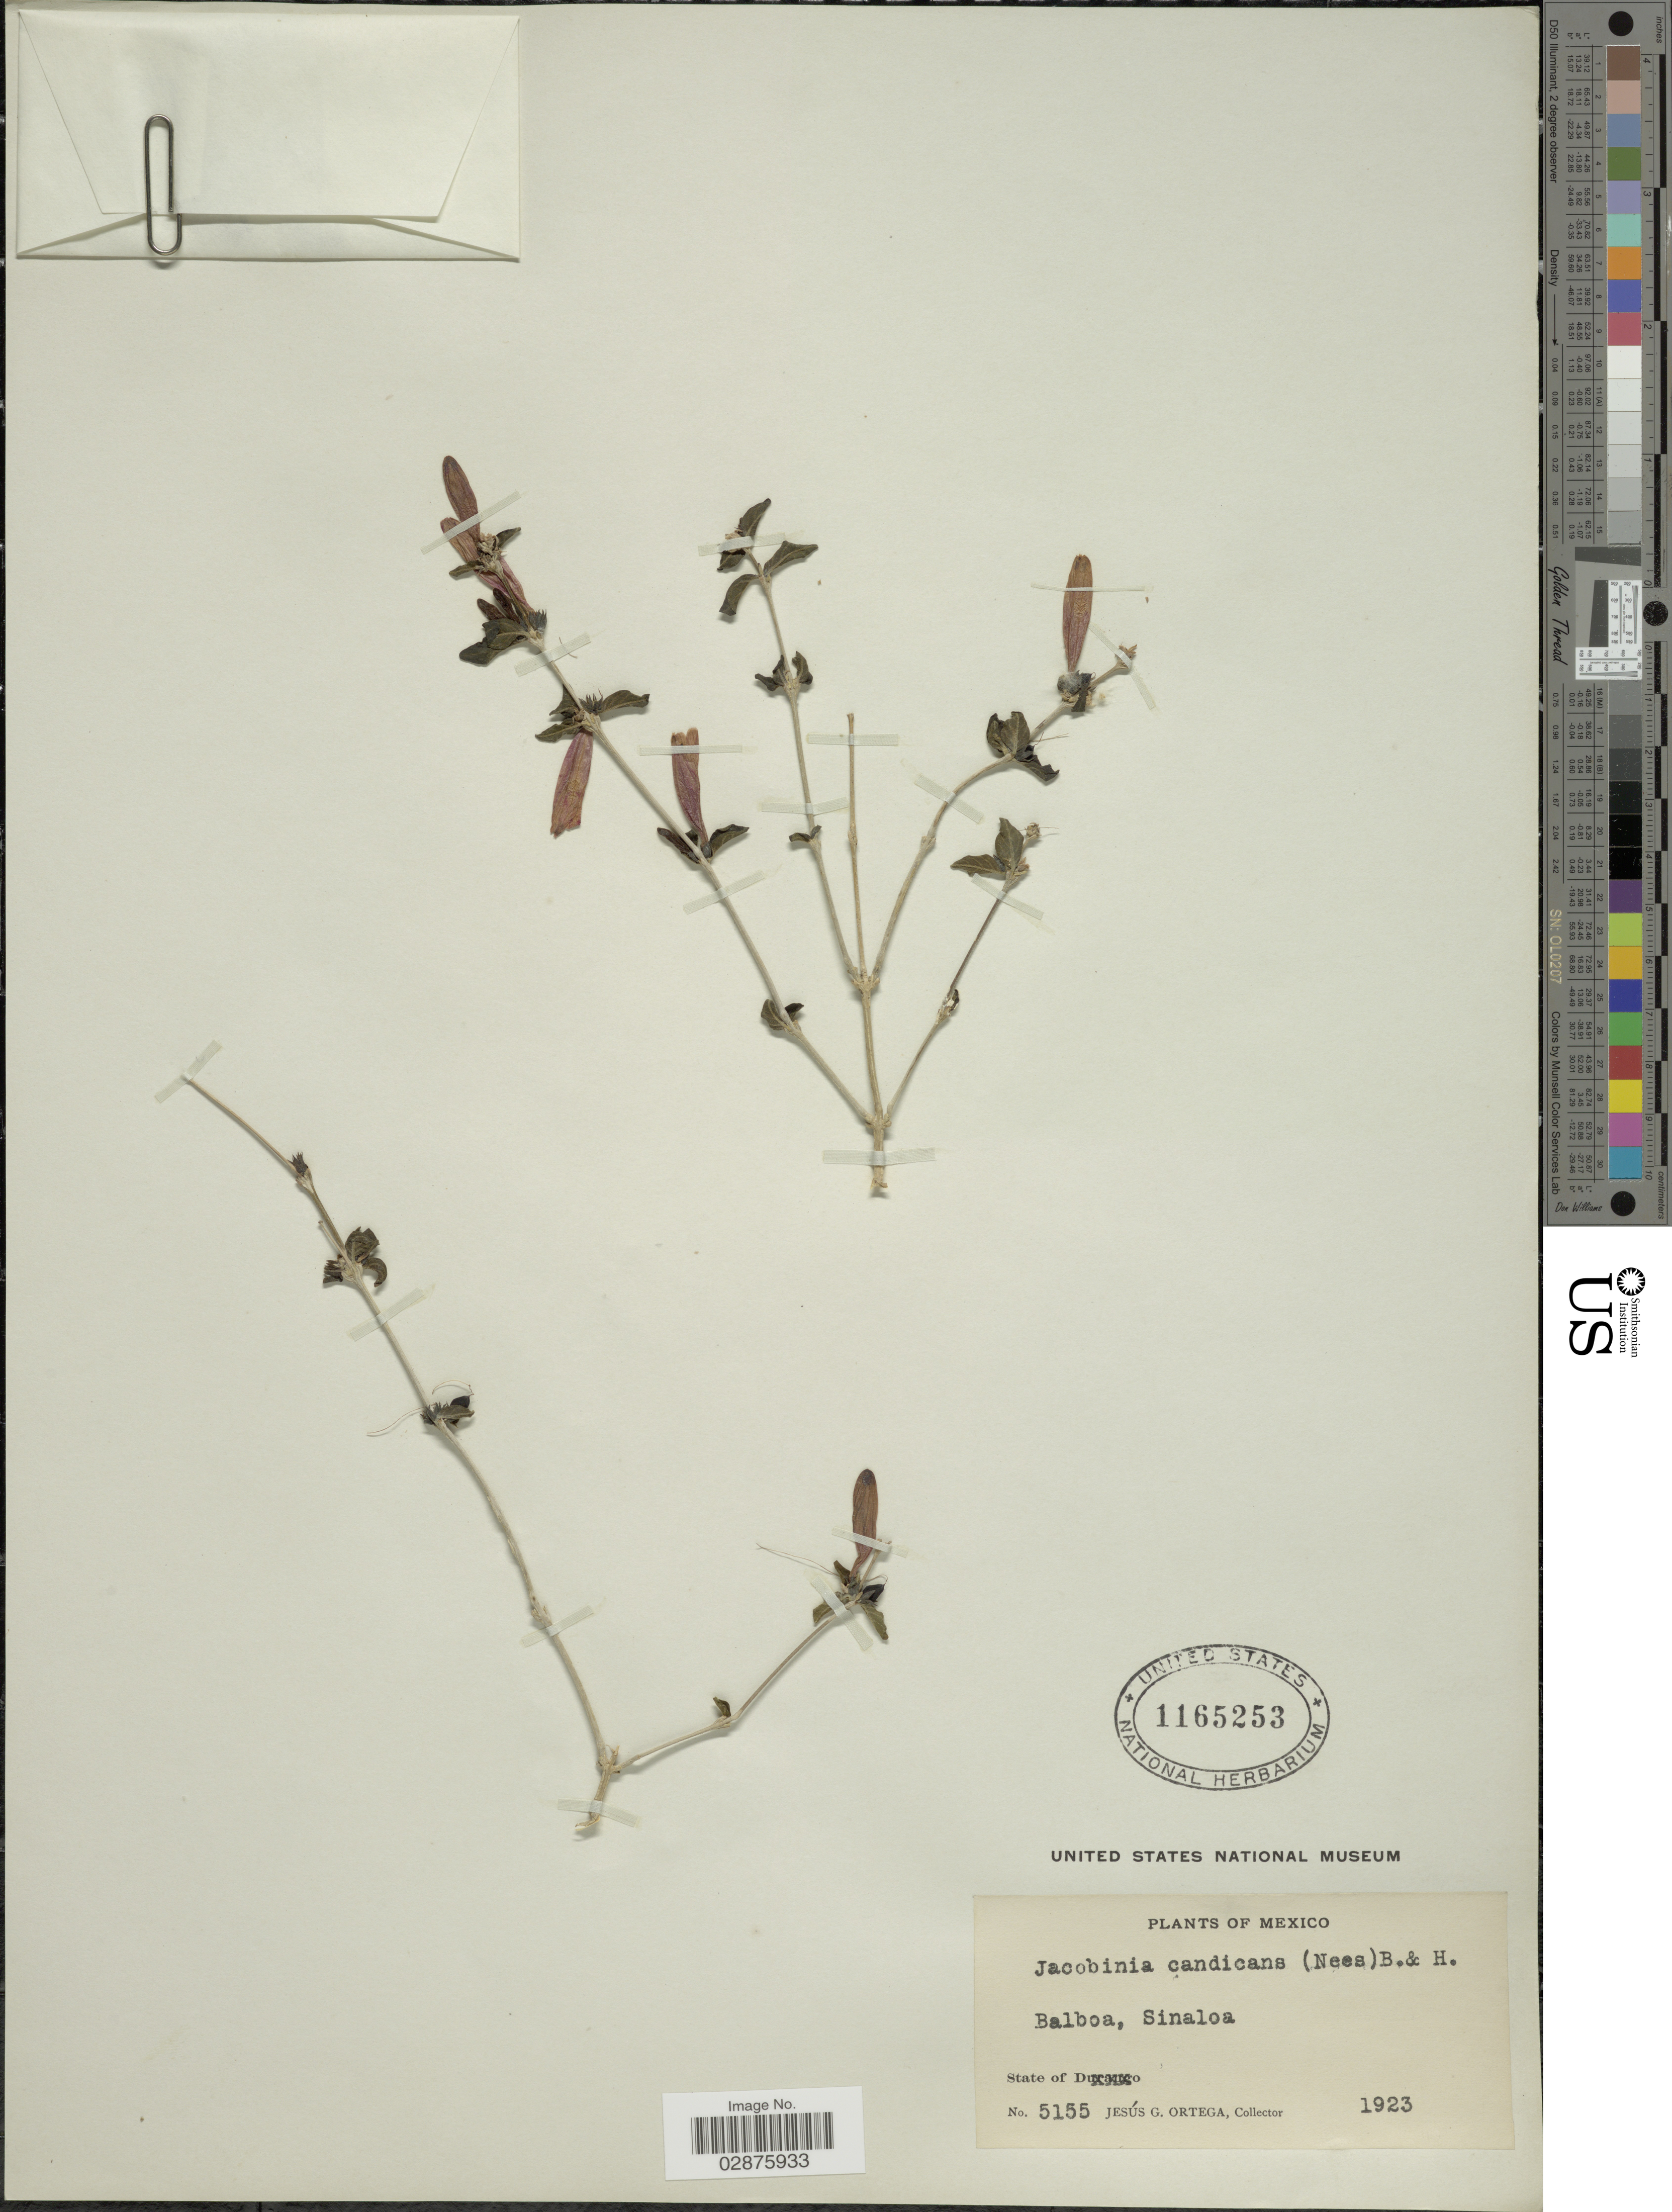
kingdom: Plantae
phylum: Tracheophyta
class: Magnoliopsida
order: Lamiales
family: Acanthaceae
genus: Justicia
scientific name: Justicia candicans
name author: (Nees) L.D. Benson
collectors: J. Ortega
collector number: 5155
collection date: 1923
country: Mexico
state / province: Sinaloa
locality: Balboa.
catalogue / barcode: US 1165253